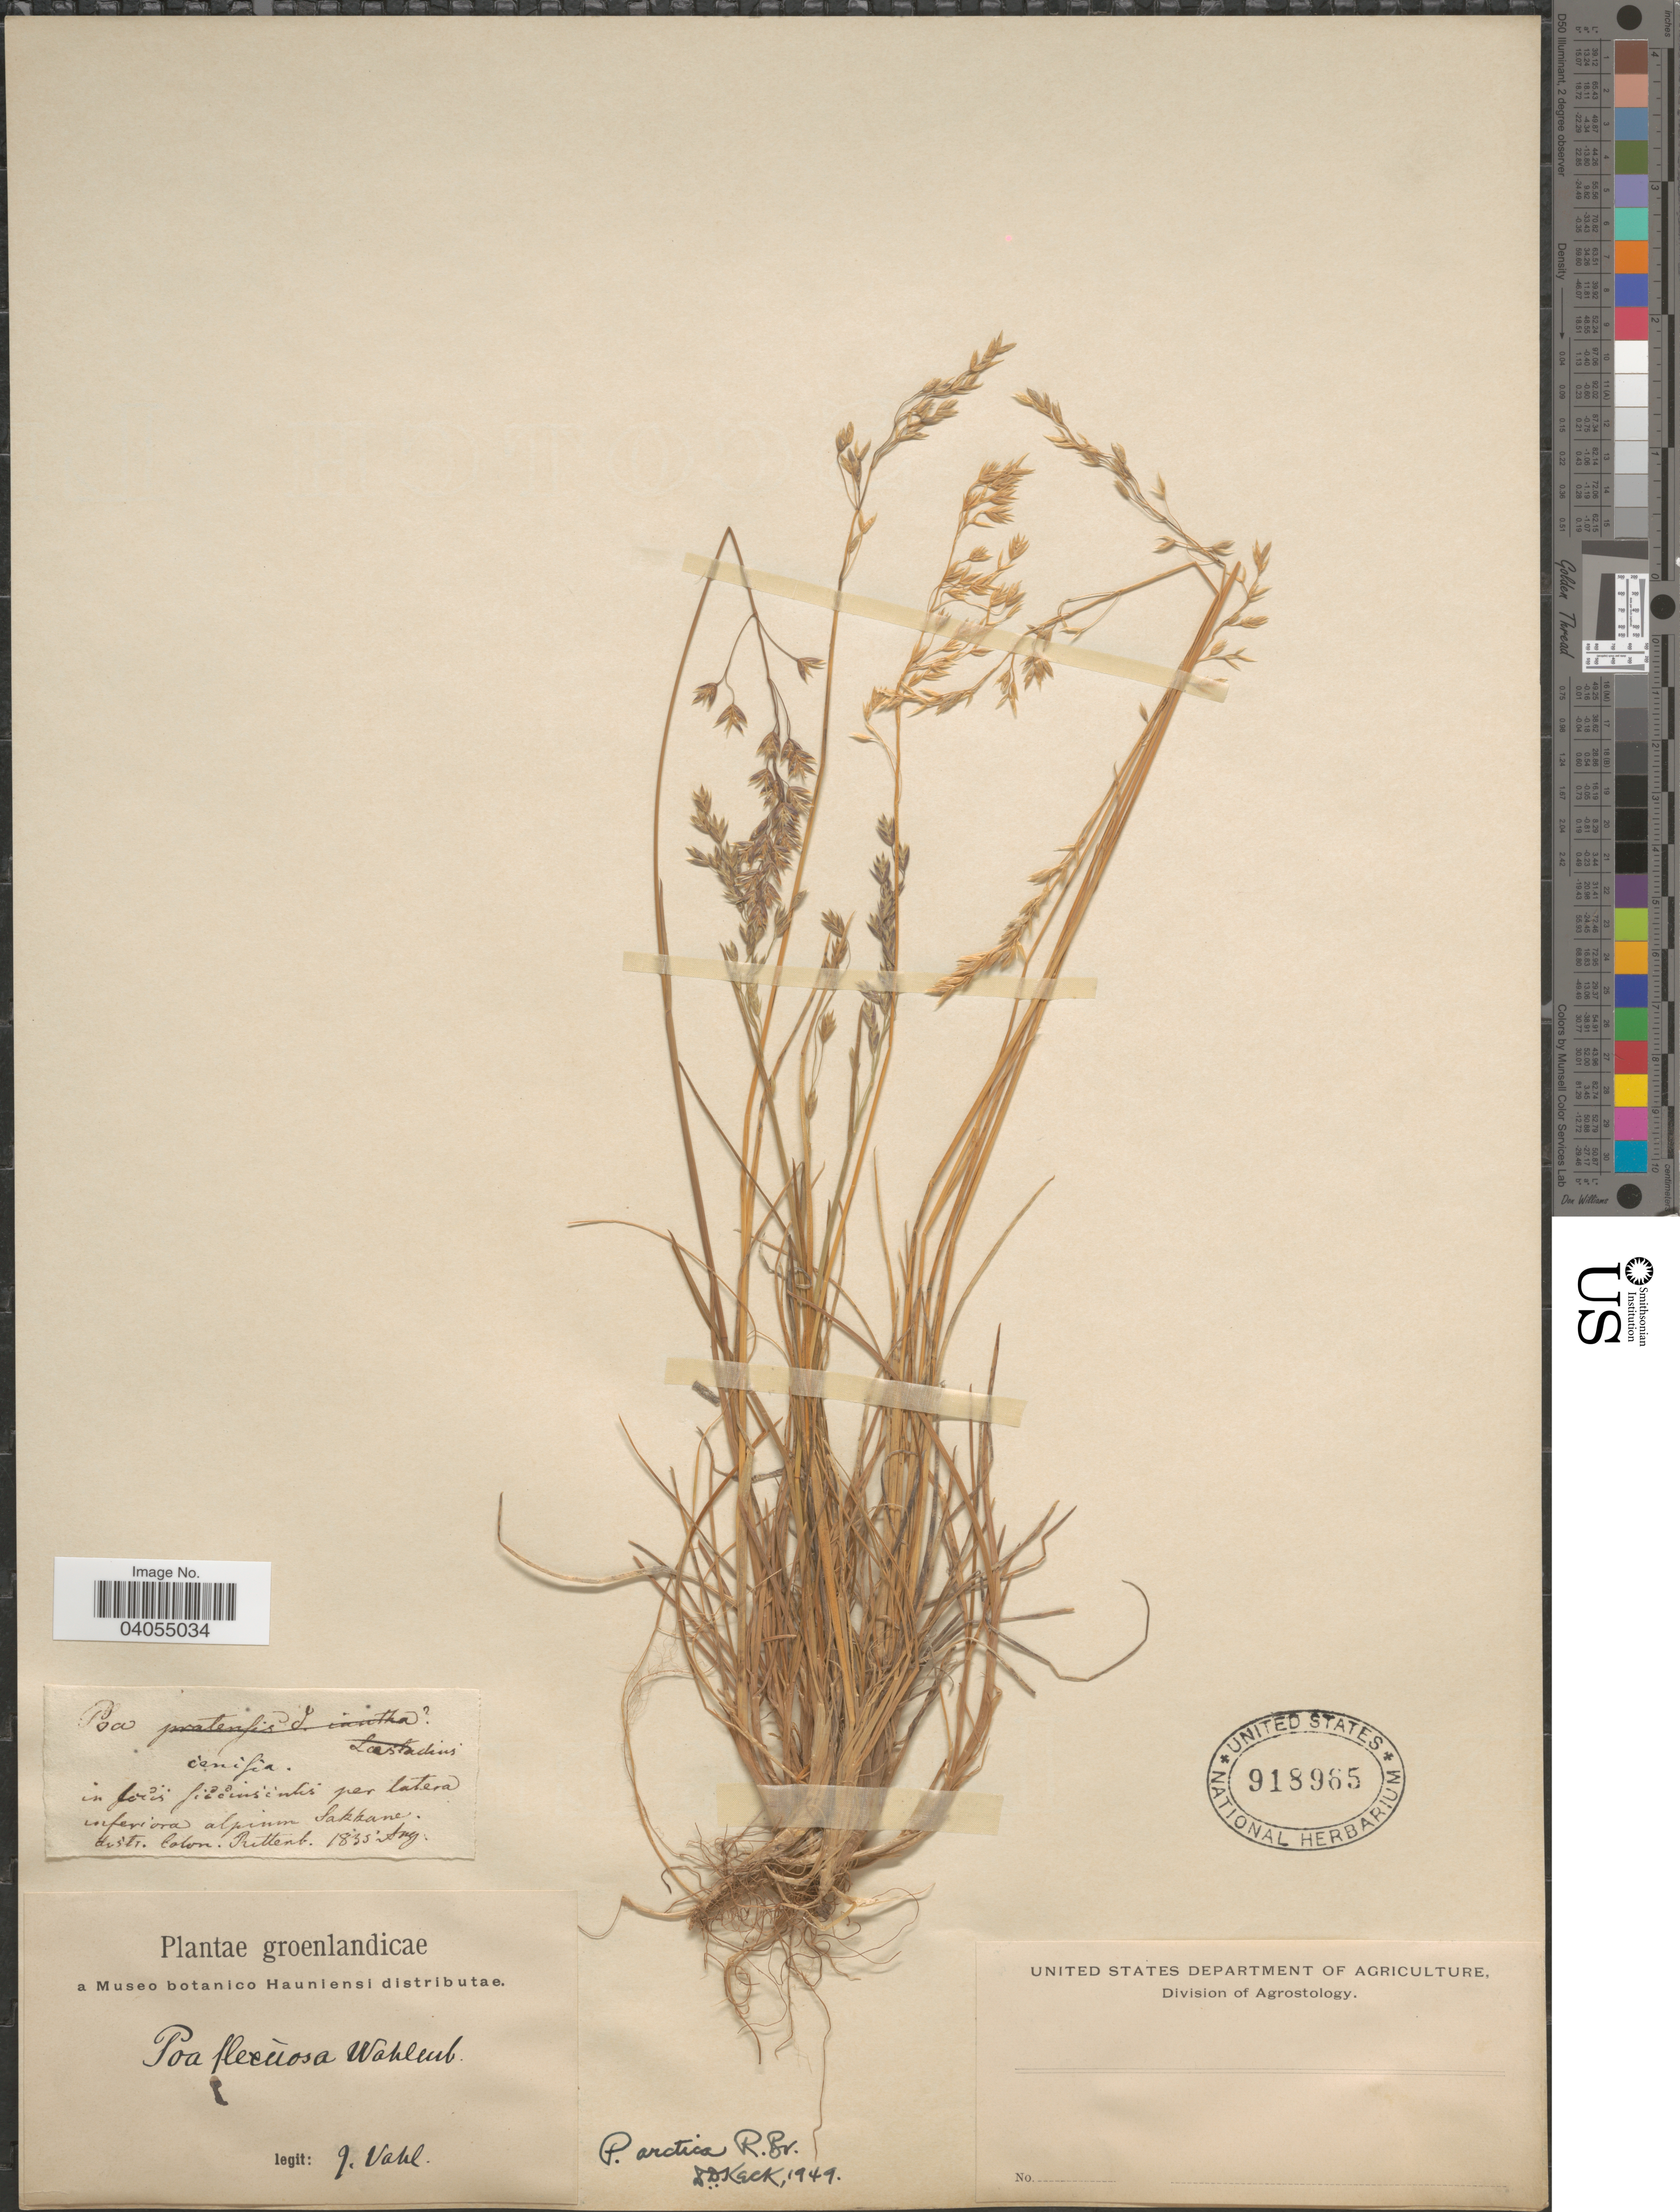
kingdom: Plantae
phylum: Tracheophyta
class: Liliopsida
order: Poales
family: Poaceae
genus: Poa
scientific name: Poa arctica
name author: R. Br.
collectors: J. M. Vahl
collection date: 1855-08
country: Greenland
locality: Groenlandicae. In foris ficcicisintis per latera inferiora alpium Sakkane.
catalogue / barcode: US 918965